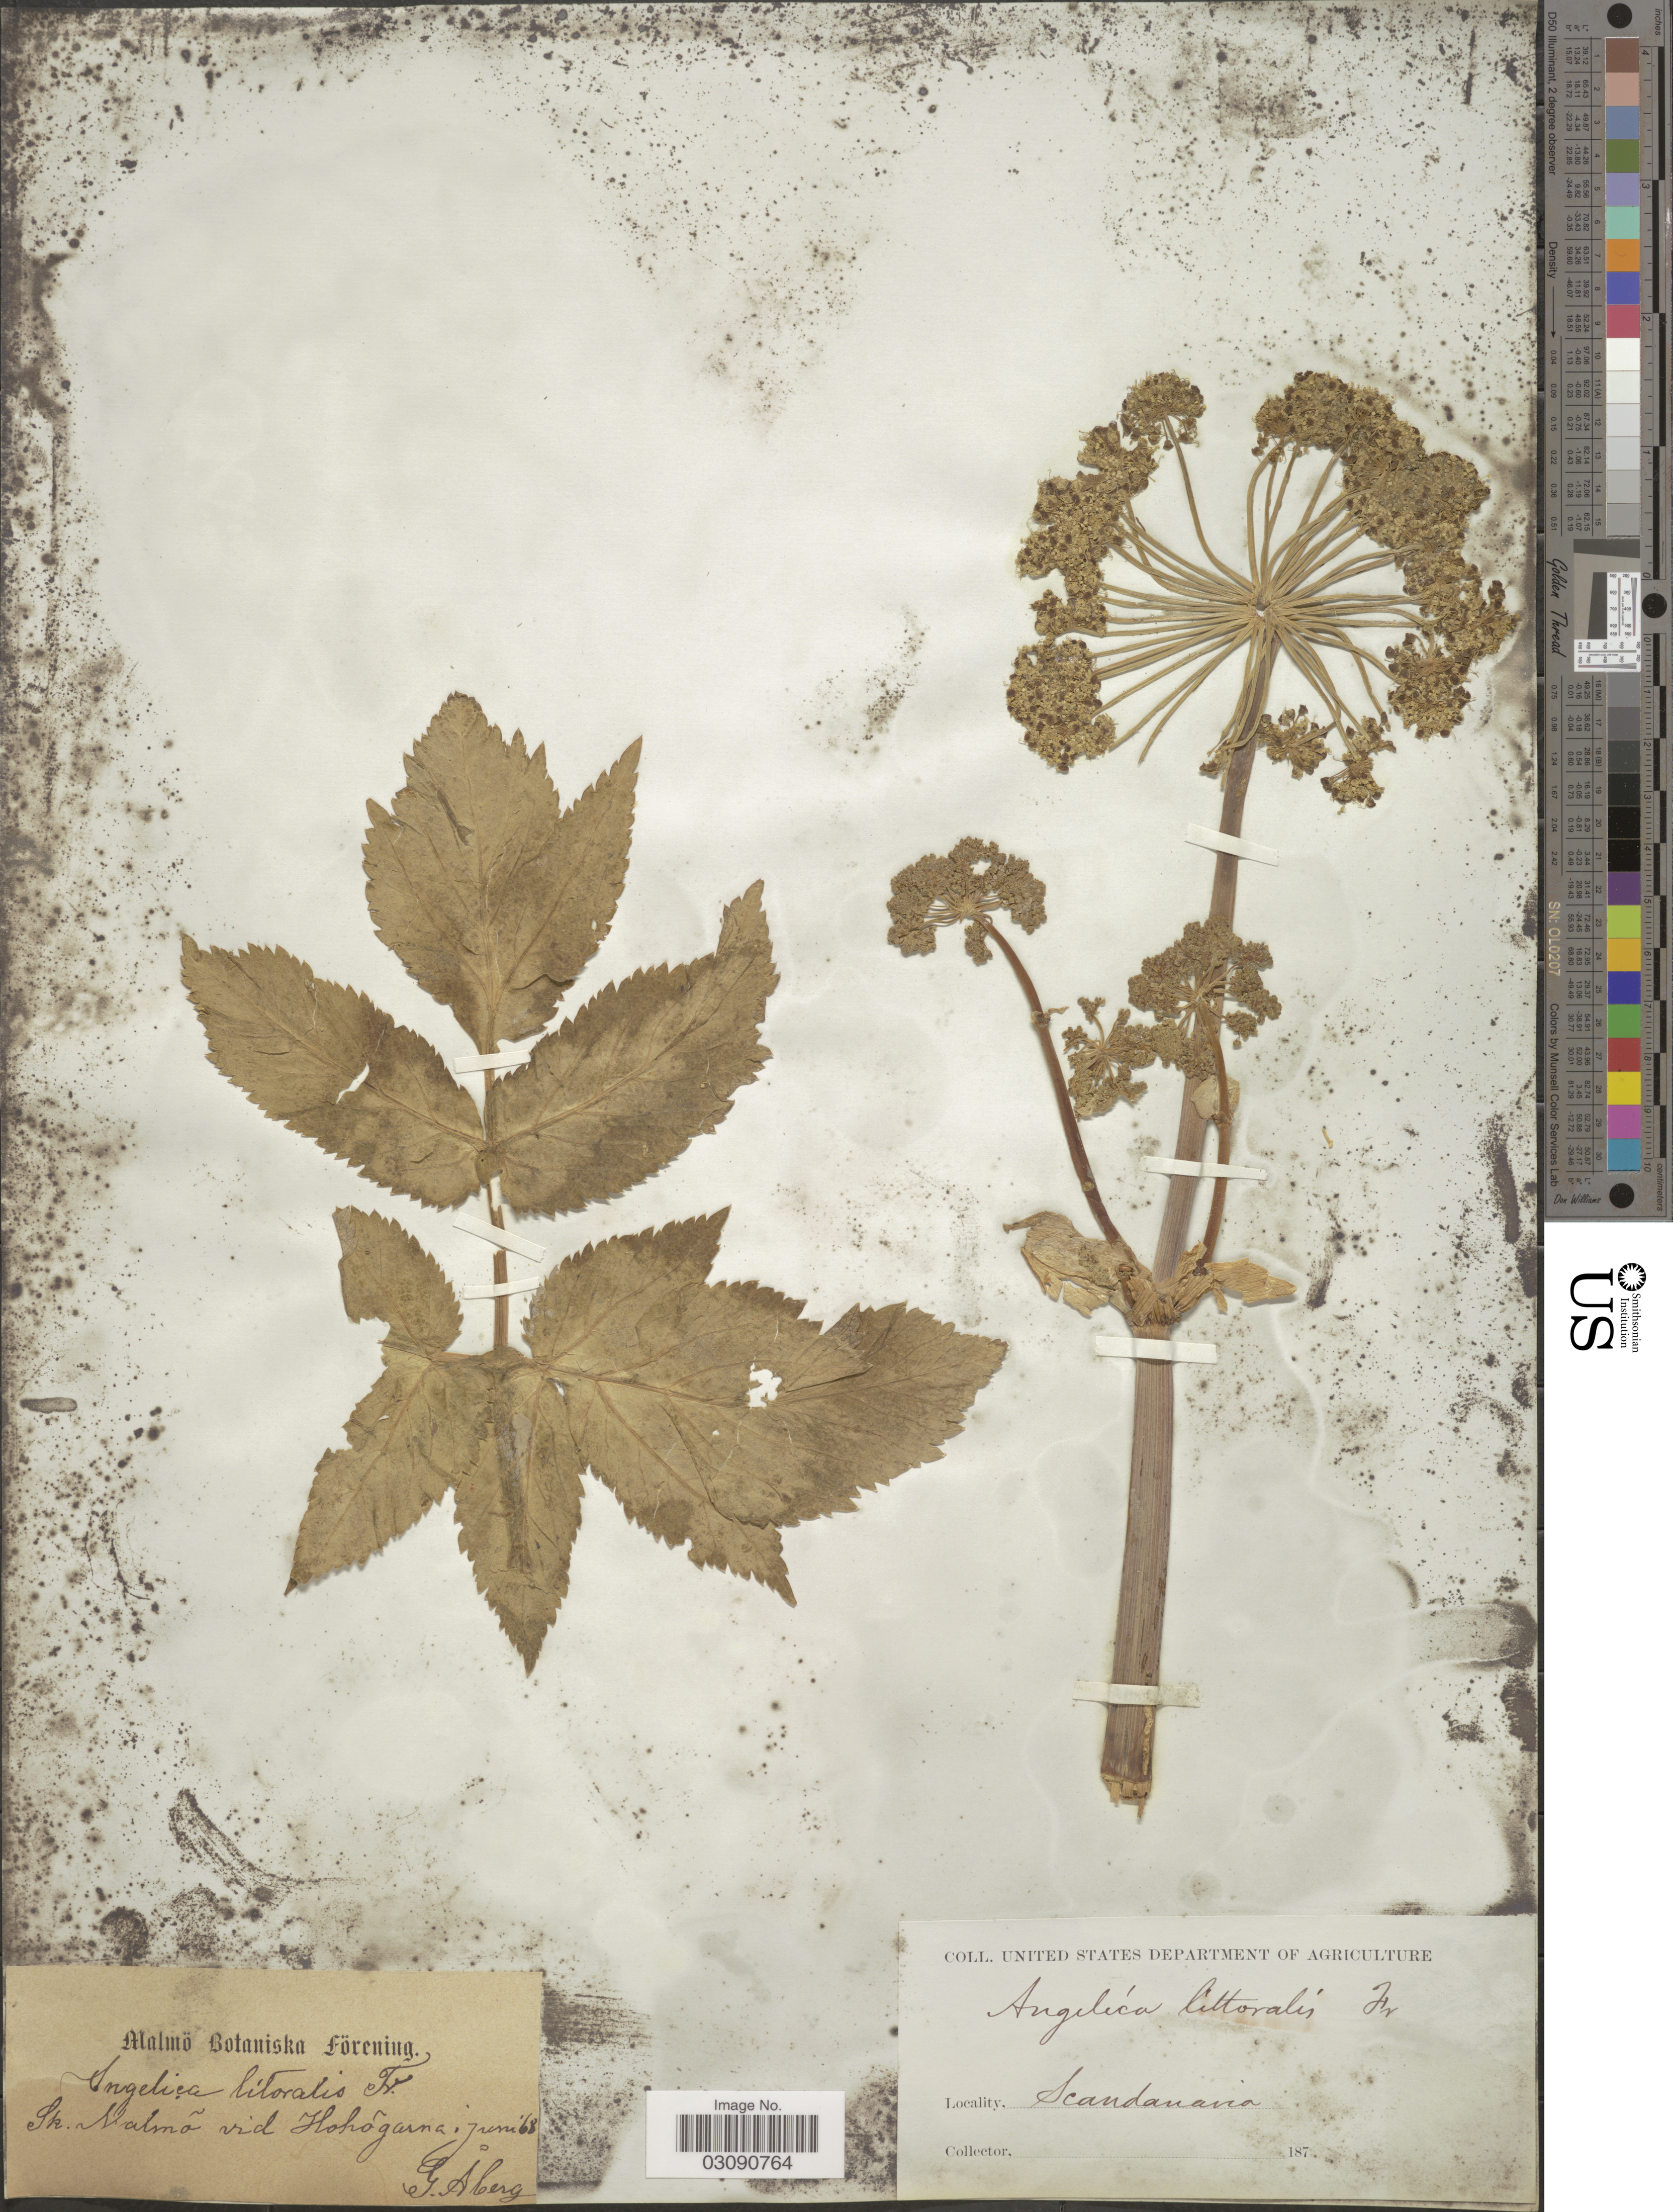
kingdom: Plantae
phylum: Tracheophyta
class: Magnoliopsida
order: Apiales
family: Apiaceae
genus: Angelica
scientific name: Angelica litoralis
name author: (Wahlenb.) Fr.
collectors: G. Aberg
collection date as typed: Transcribed d/m/y: /6/68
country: Sweden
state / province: Skåne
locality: Scandanavia, Sk. Malmo vid Hohogarma.